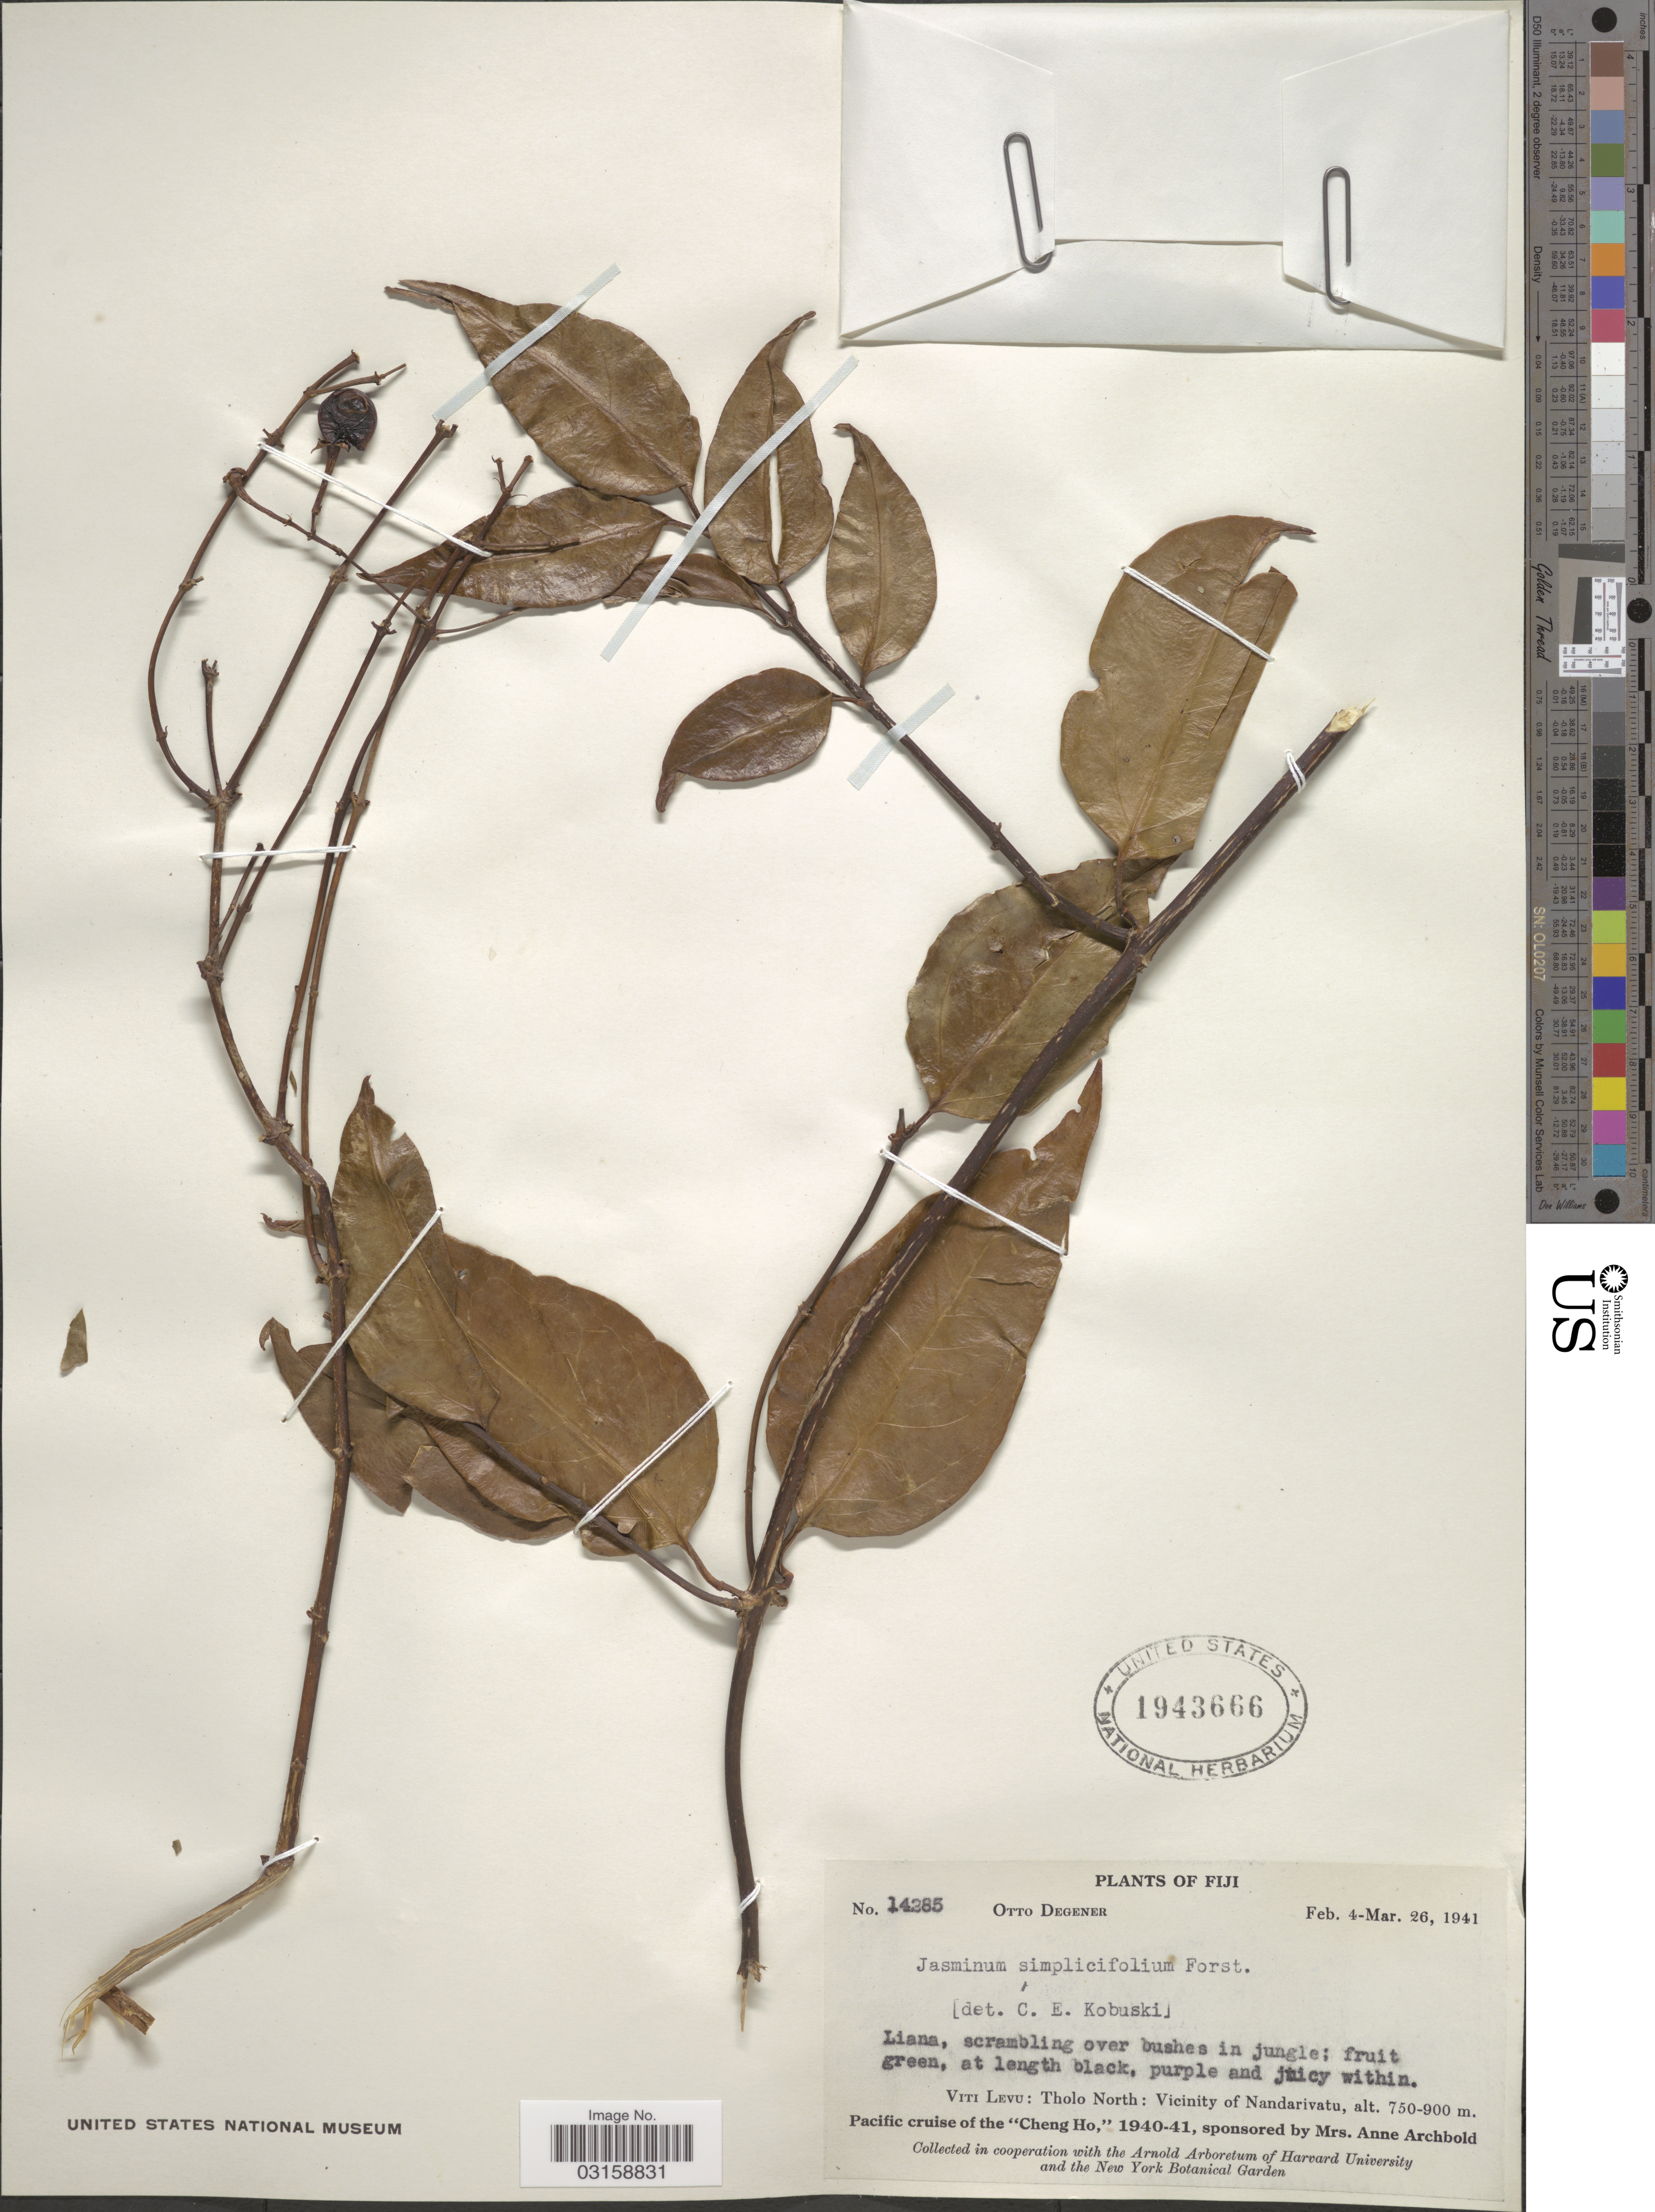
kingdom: Plantae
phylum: Tracheophyta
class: Magnoliopsida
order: Lamiales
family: Oleaceae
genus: Jasminum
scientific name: Jasminum simplicifolium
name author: G. Forst.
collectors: O. Degener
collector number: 14285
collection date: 1941-02-04/1941-03-26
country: Fiji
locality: Viti Levu: Tholo North: Vicinity of Nandarivatu.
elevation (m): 750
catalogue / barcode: US 1943666